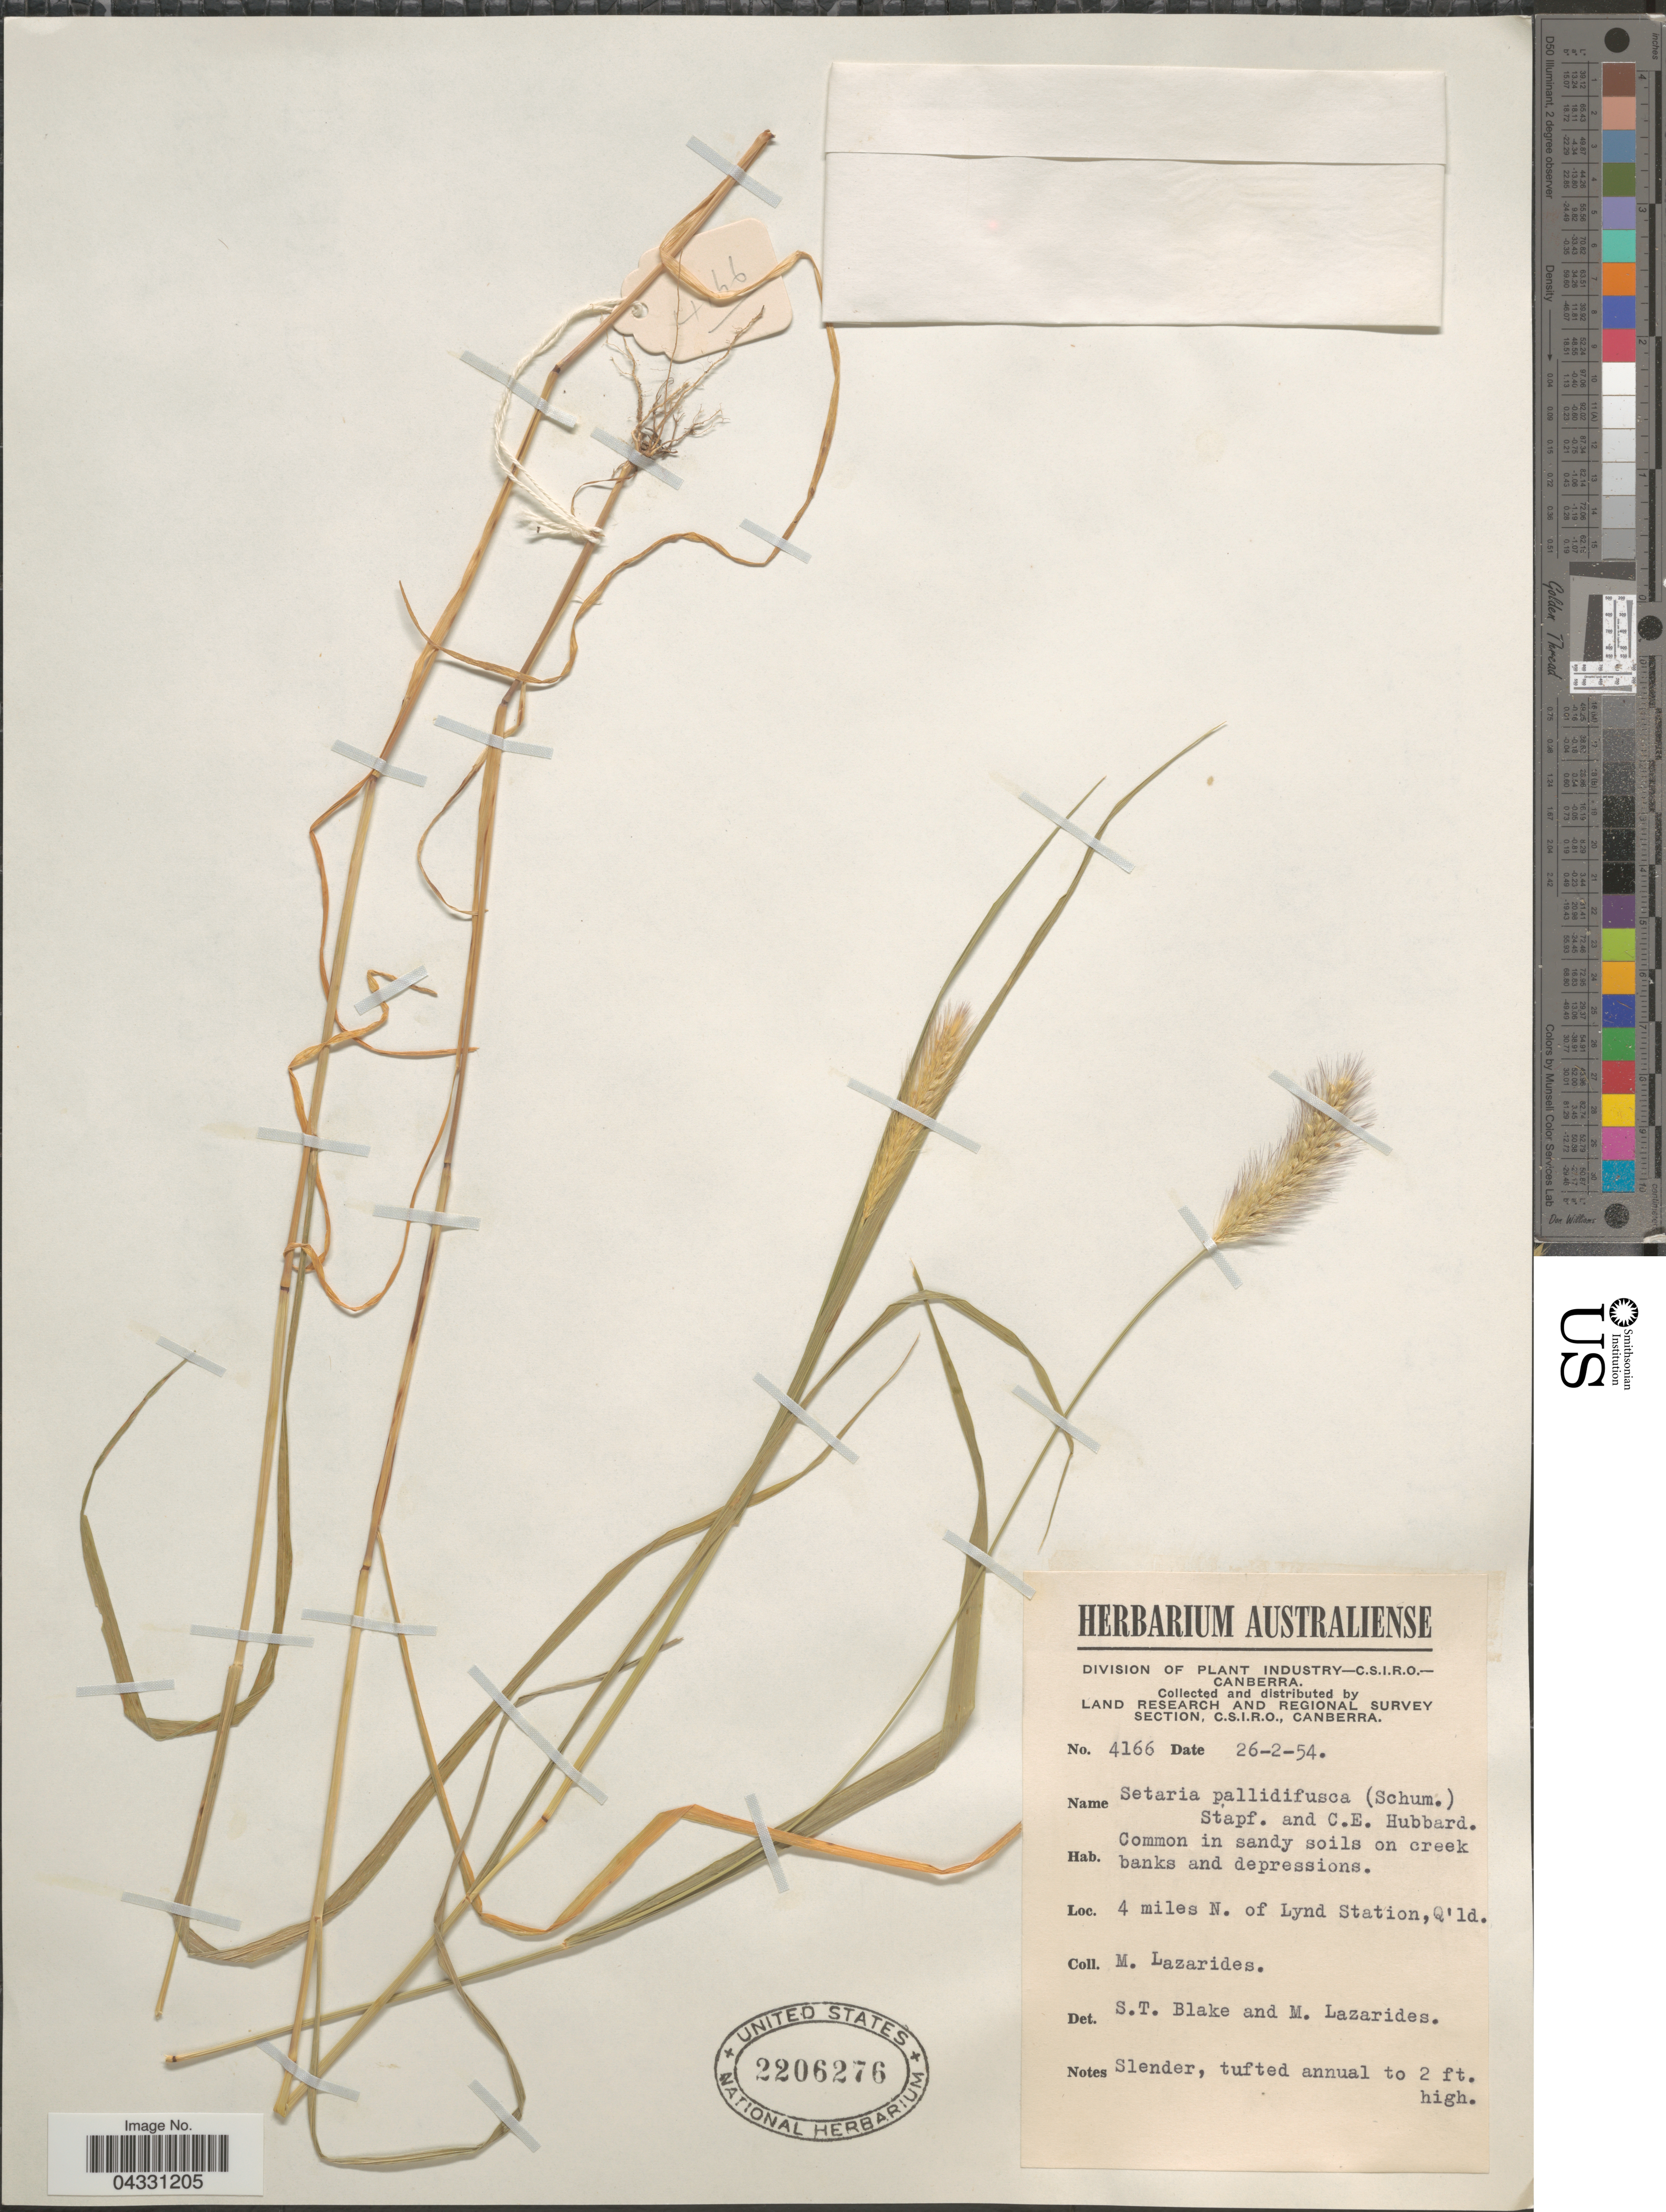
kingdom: Plantae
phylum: Tracheophyta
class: Liliopsida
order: Poales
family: Poaceae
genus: Setaria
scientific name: Setaria pallide-fusca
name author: (Schumach.) Stapf & C.E. Hubb.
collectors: M. Lazarides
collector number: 4166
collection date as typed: Transcribed d/m/y: 26/2/54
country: Australia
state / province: Queensland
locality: Land Research and Regional Survey Section. 4 miles N. of Lynd Station.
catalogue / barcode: US 2206276